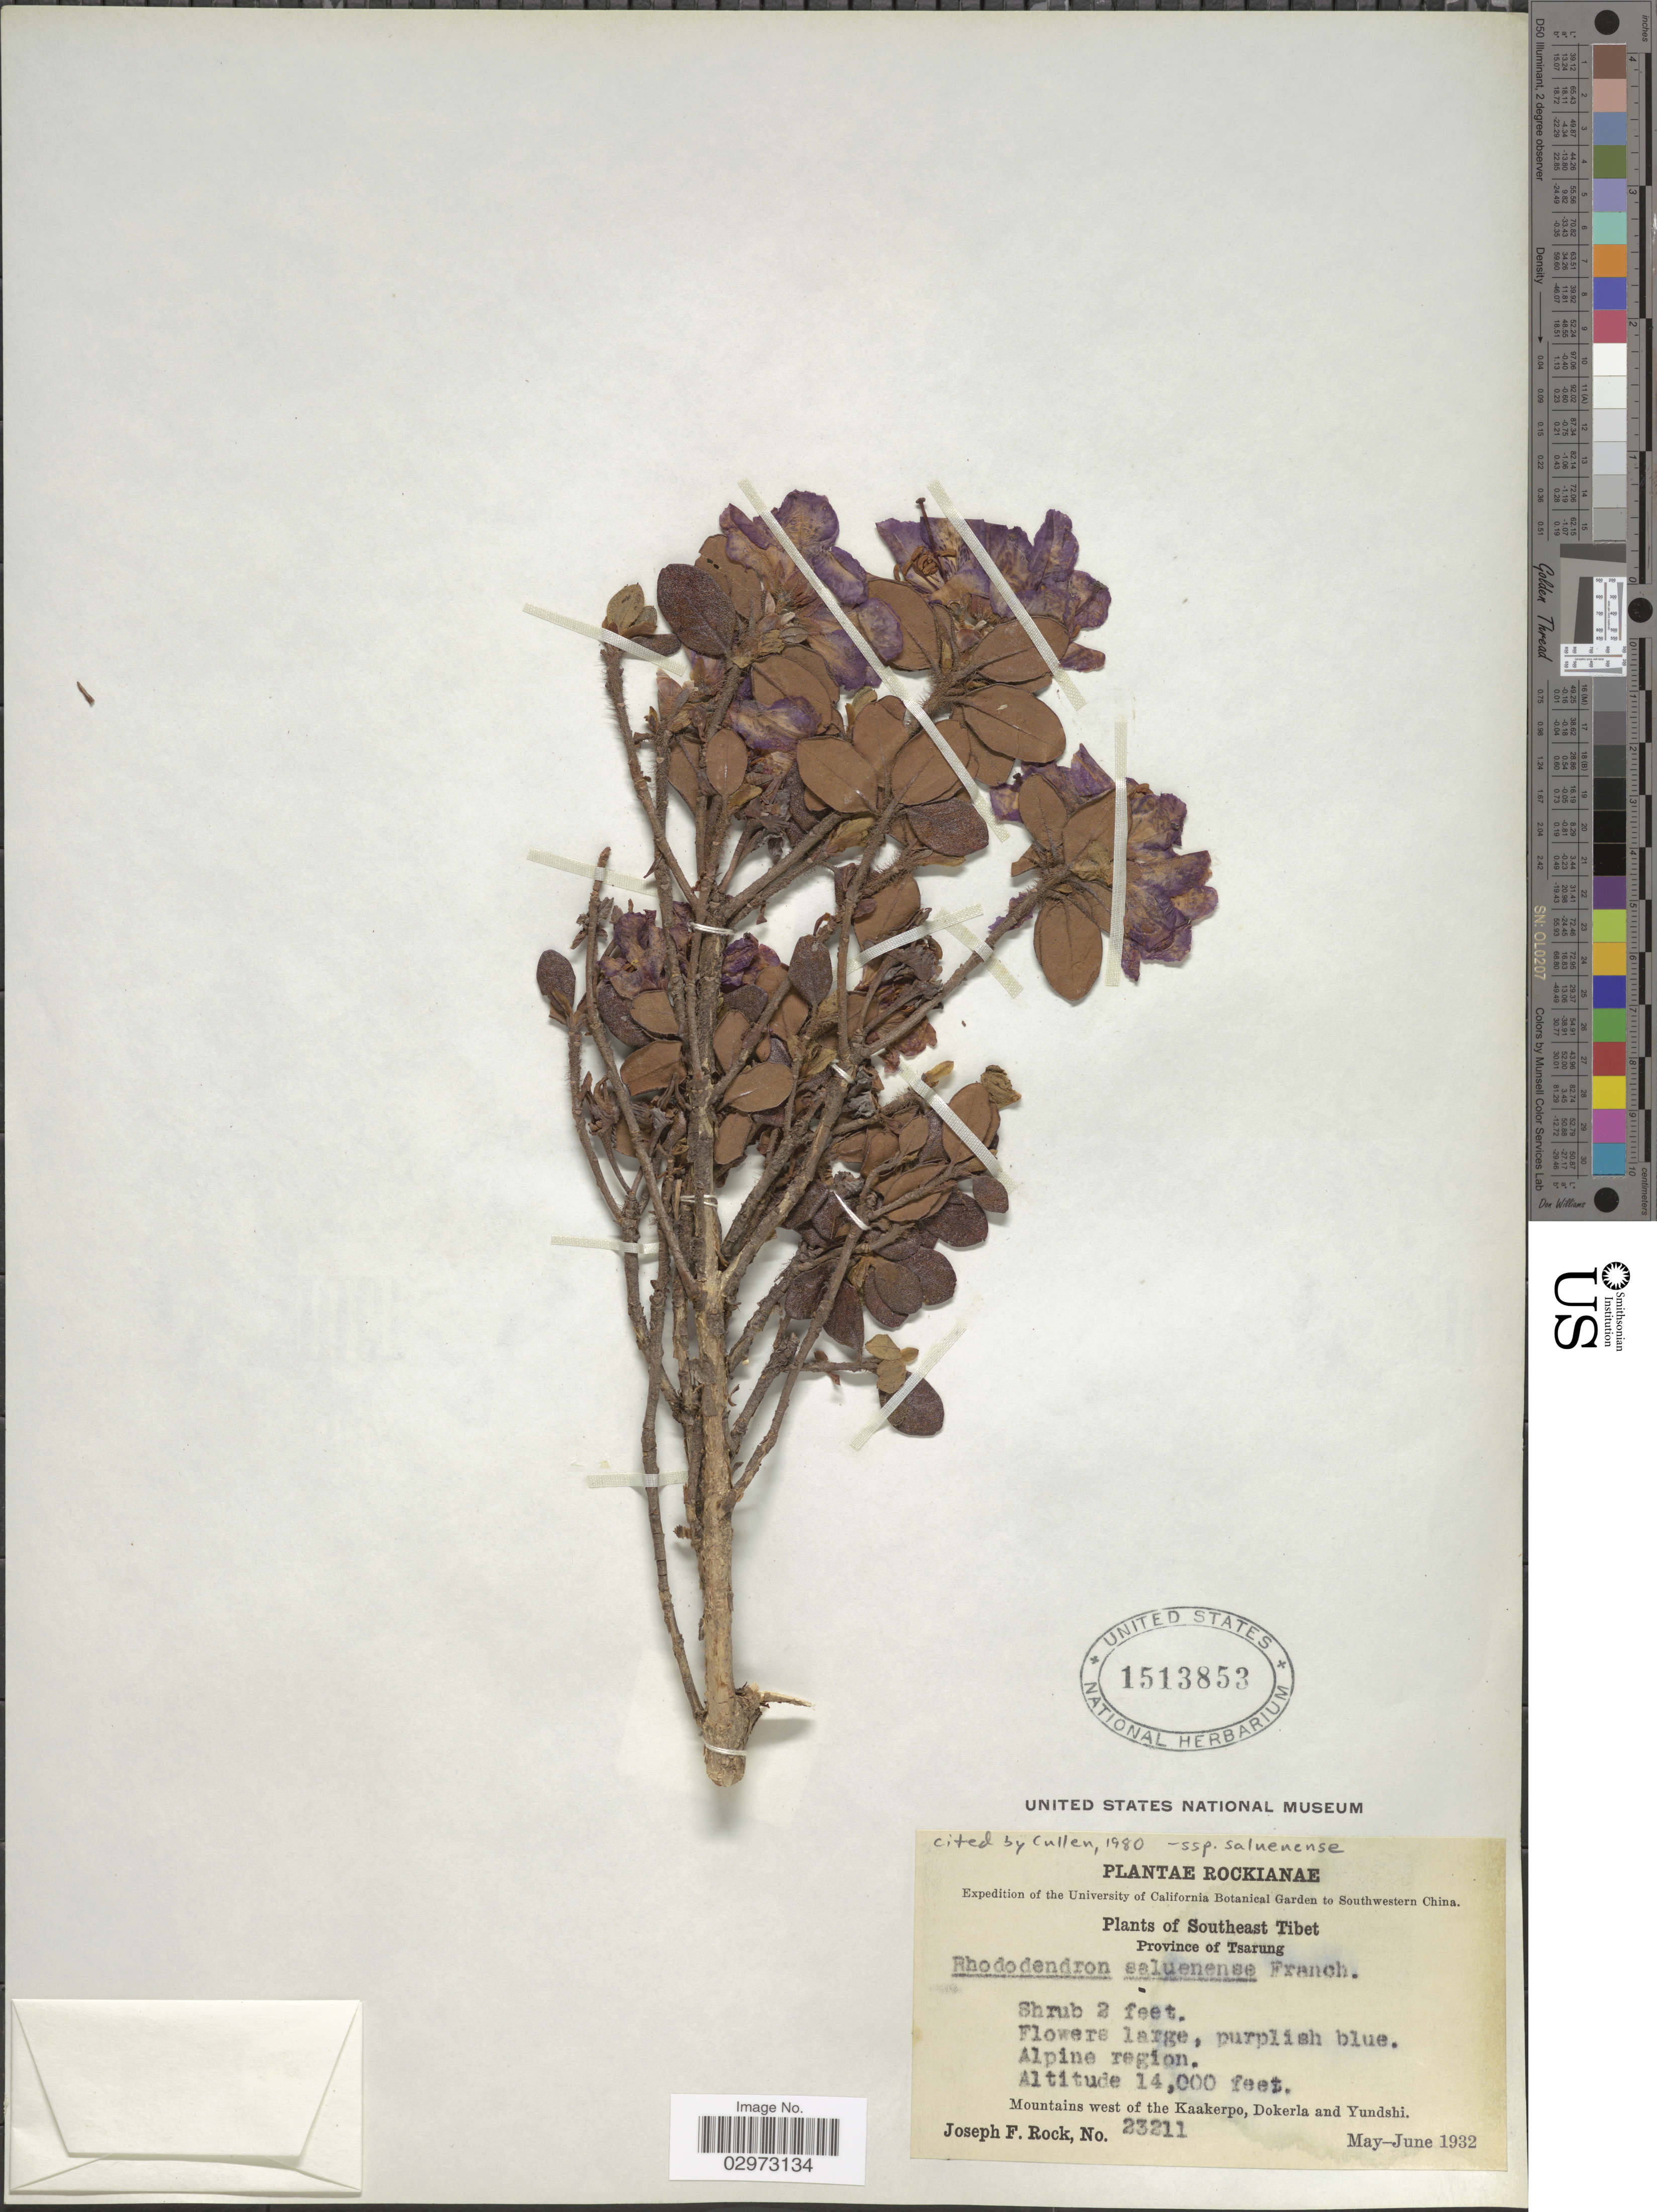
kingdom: Plantae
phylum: Tracheophyta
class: Magnoliopsida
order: Ericales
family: Ericaceae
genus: Rhododendron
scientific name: Rhododendron saluenense subsp. saluenense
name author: Franch.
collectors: J. F. Rock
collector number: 23211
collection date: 1932-05/1932-06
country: China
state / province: Xizang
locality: Southwestern China. Southeast Tibet. Province of Tsarung. Alpine region. Mountains west of the Kaakerpo, Dokerla and Yundshi.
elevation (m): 4267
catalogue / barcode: US 1513853